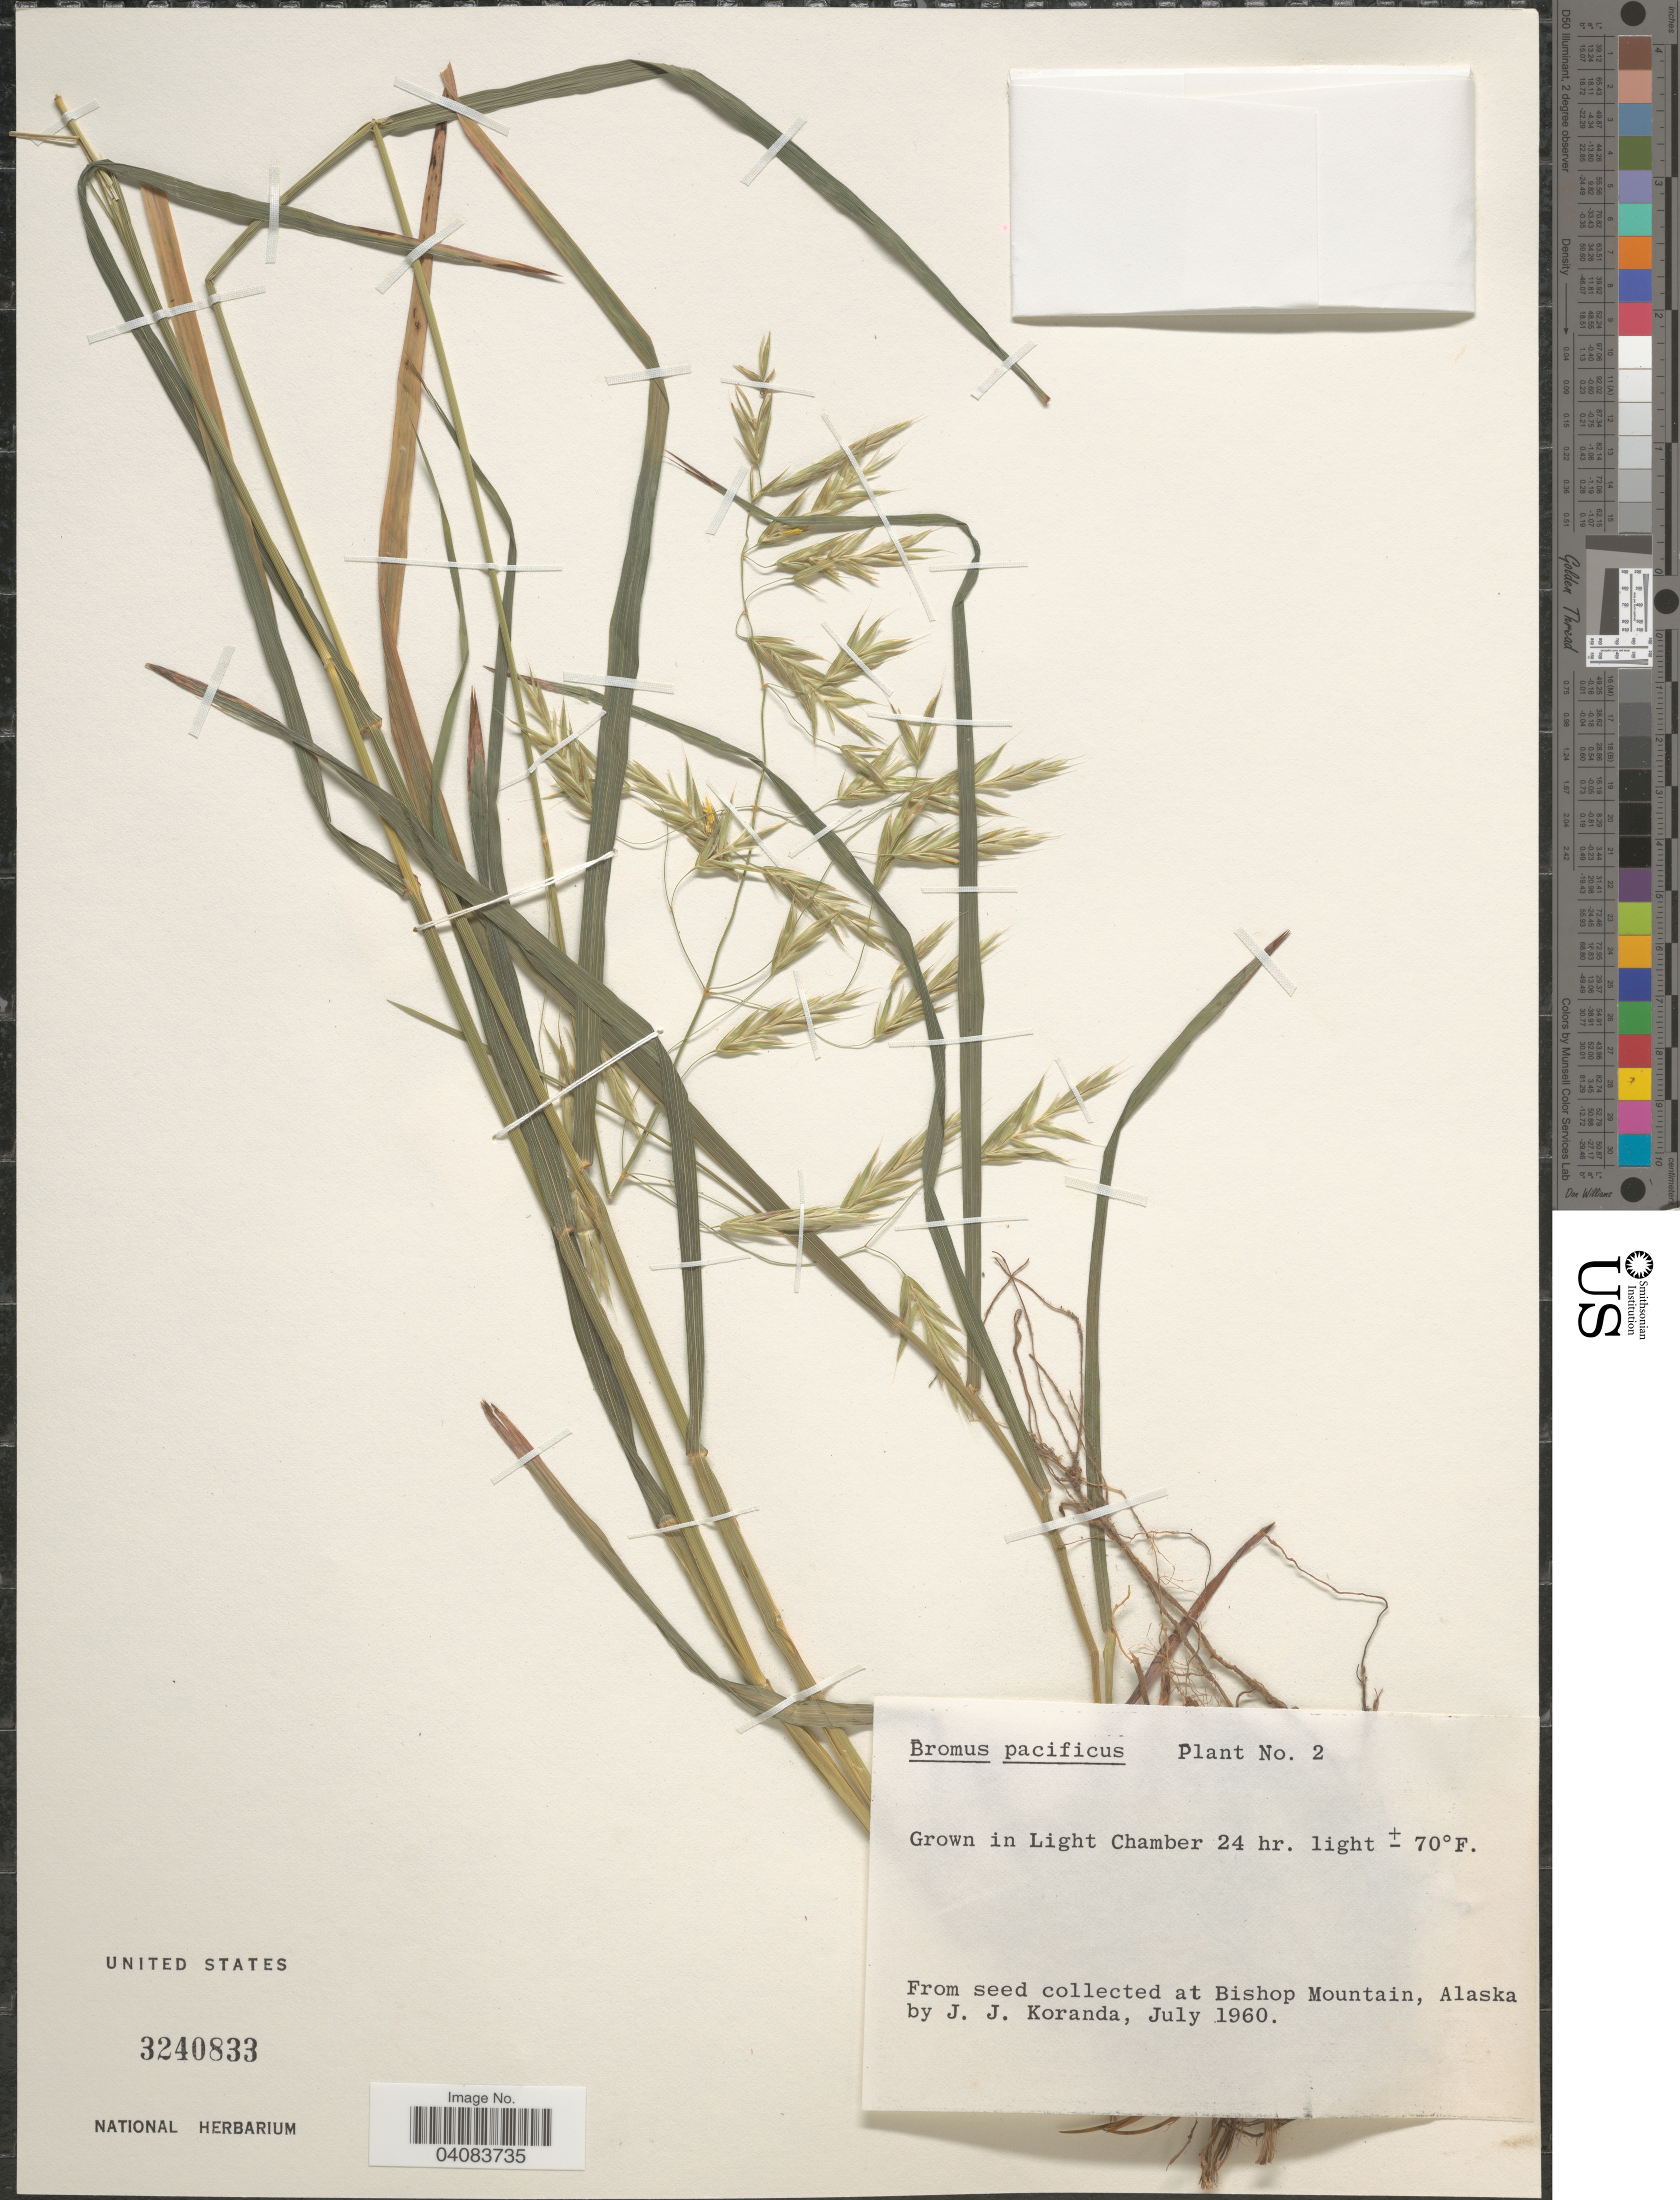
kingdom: Plantae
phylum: Tracheophyta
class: Liliopsida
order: Poales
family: Poaceae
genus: Bromus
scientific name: Bromus pacificus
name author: Shear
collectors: J. Koranda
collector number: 2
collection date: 1960-07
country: United States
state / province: Alaska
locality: In Light Chamber. At Bishop Mountain.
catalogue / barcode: US 3240833